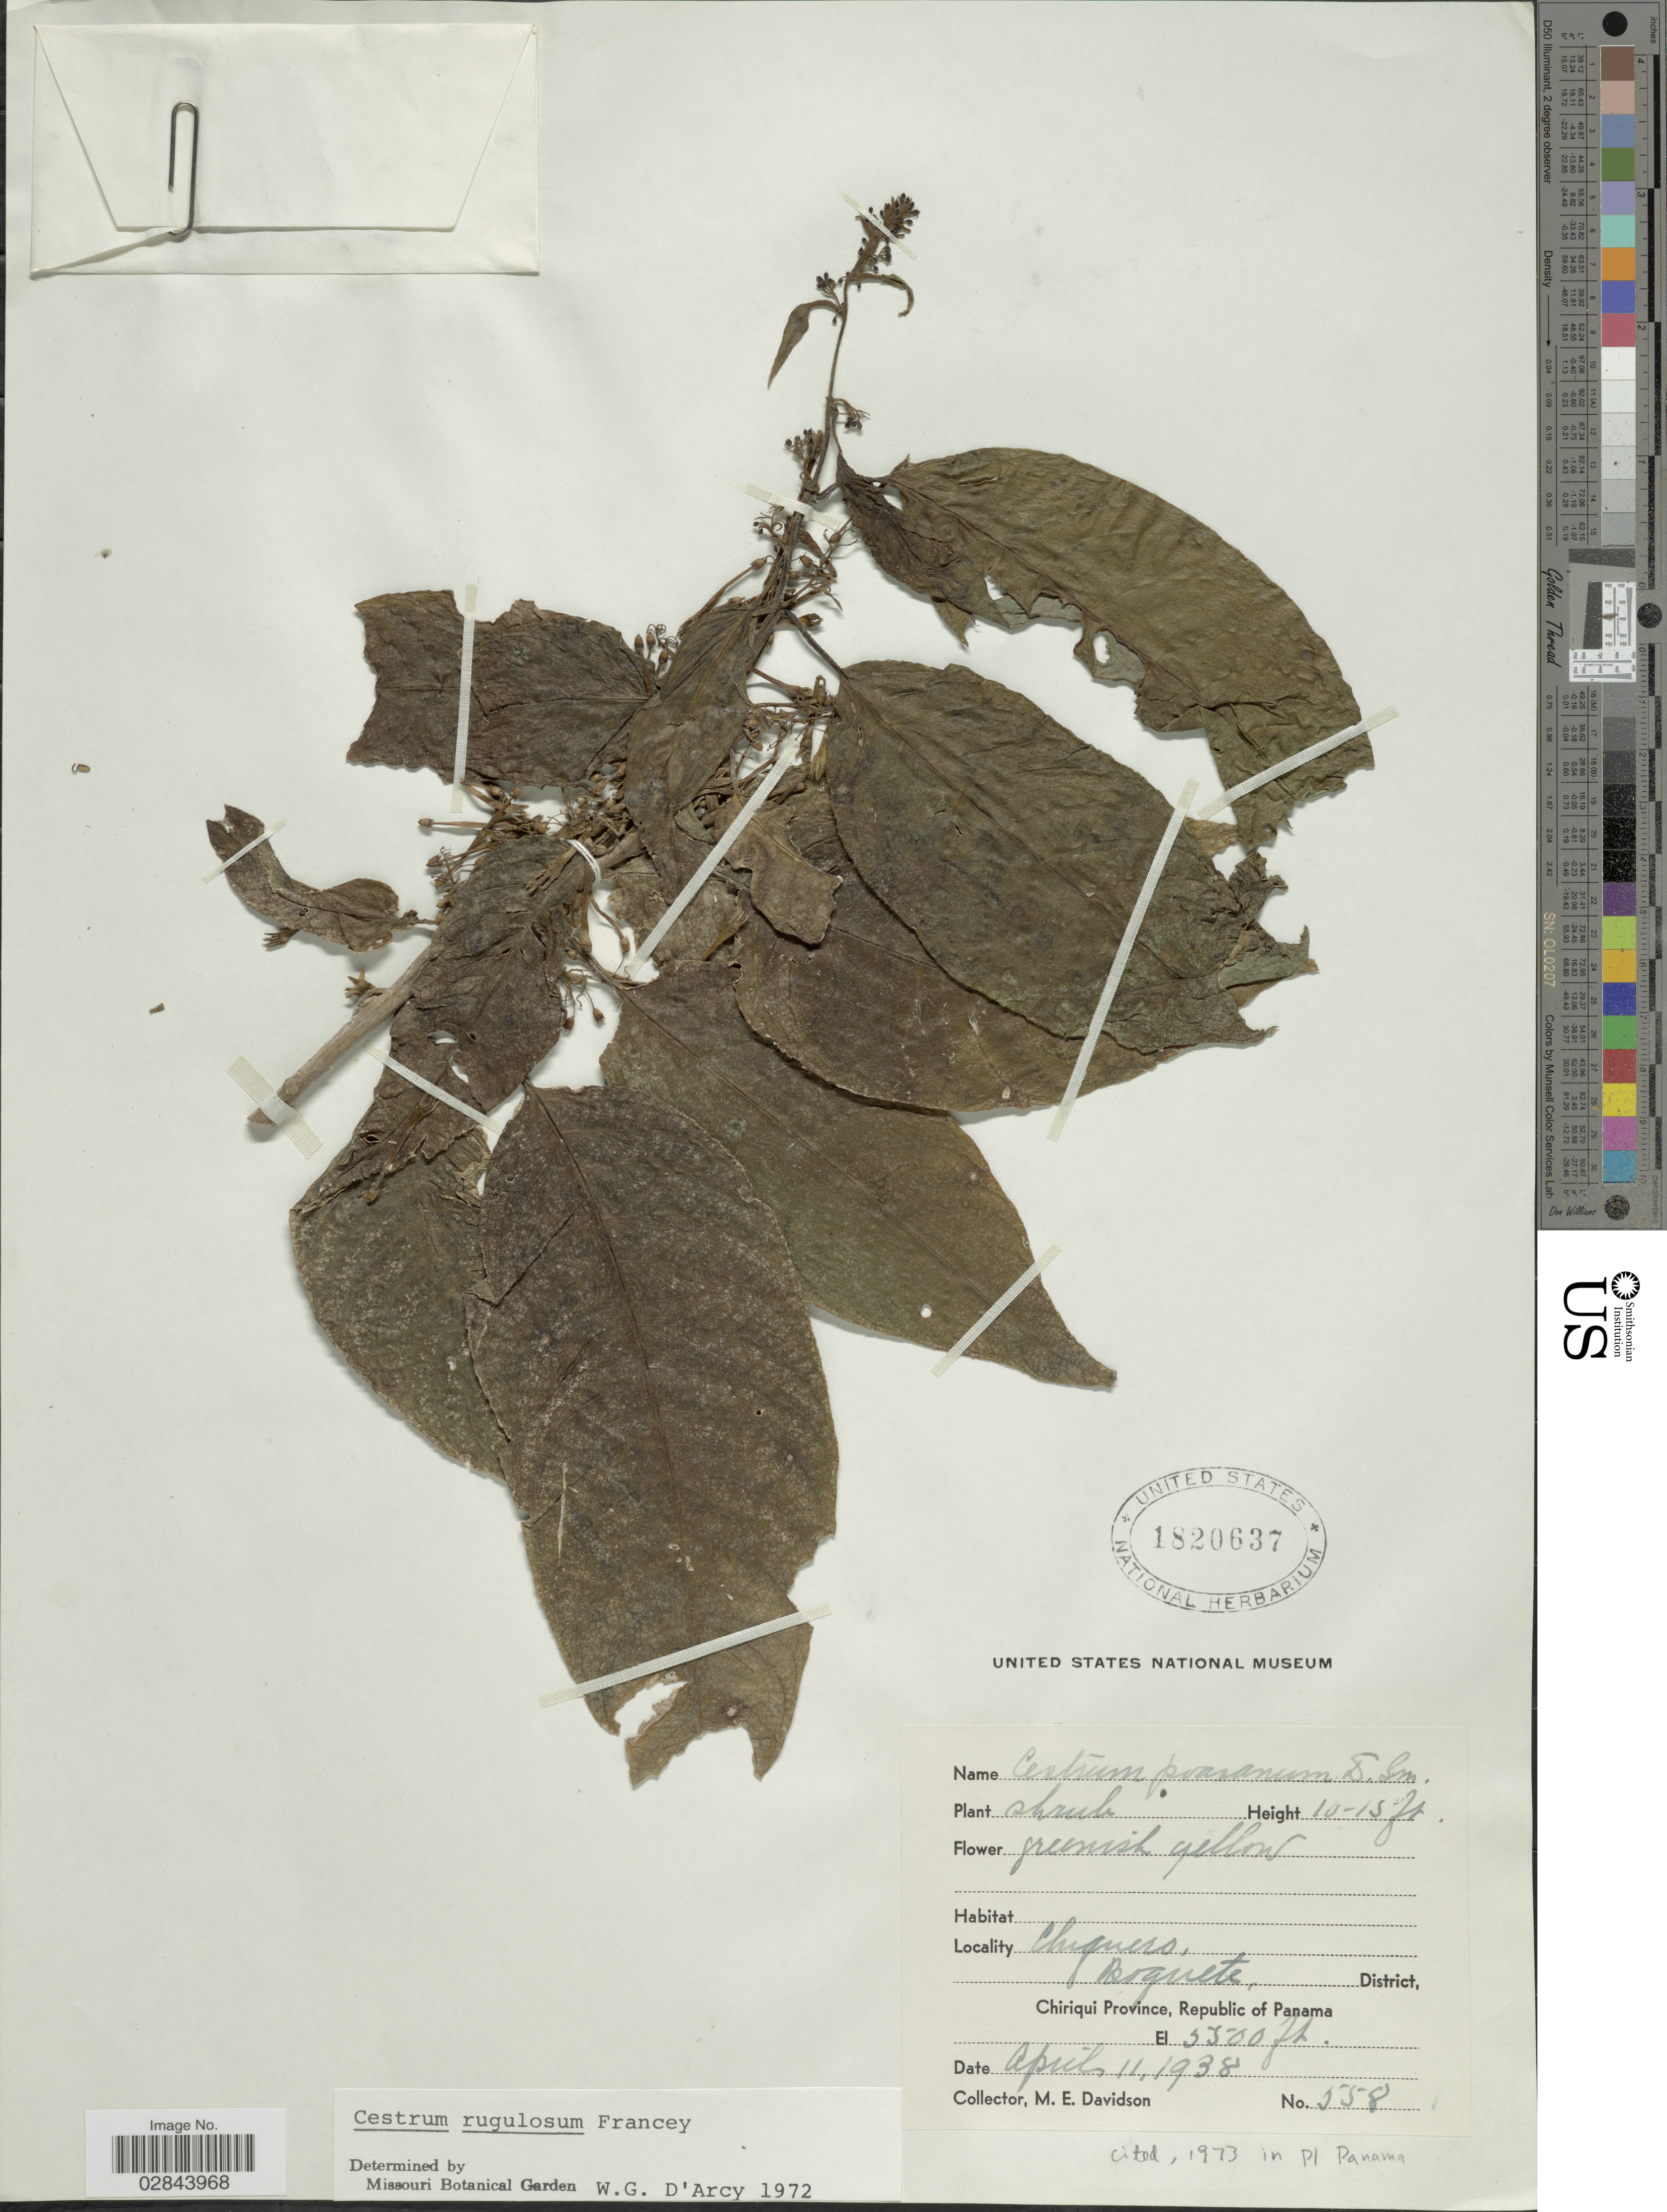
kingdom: Plantae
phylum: Tracheophyta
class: Magnoliopsida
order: Solanales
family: Solanaceae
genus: Cestrum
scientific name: Cestrum rugulosum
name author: Francey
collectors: M. E. Davidson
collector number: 558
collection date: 1938-04-11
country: Panama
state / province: Chiriqui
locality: Chiquero, Boquete District.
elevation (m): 1676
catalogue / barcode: US 1820637